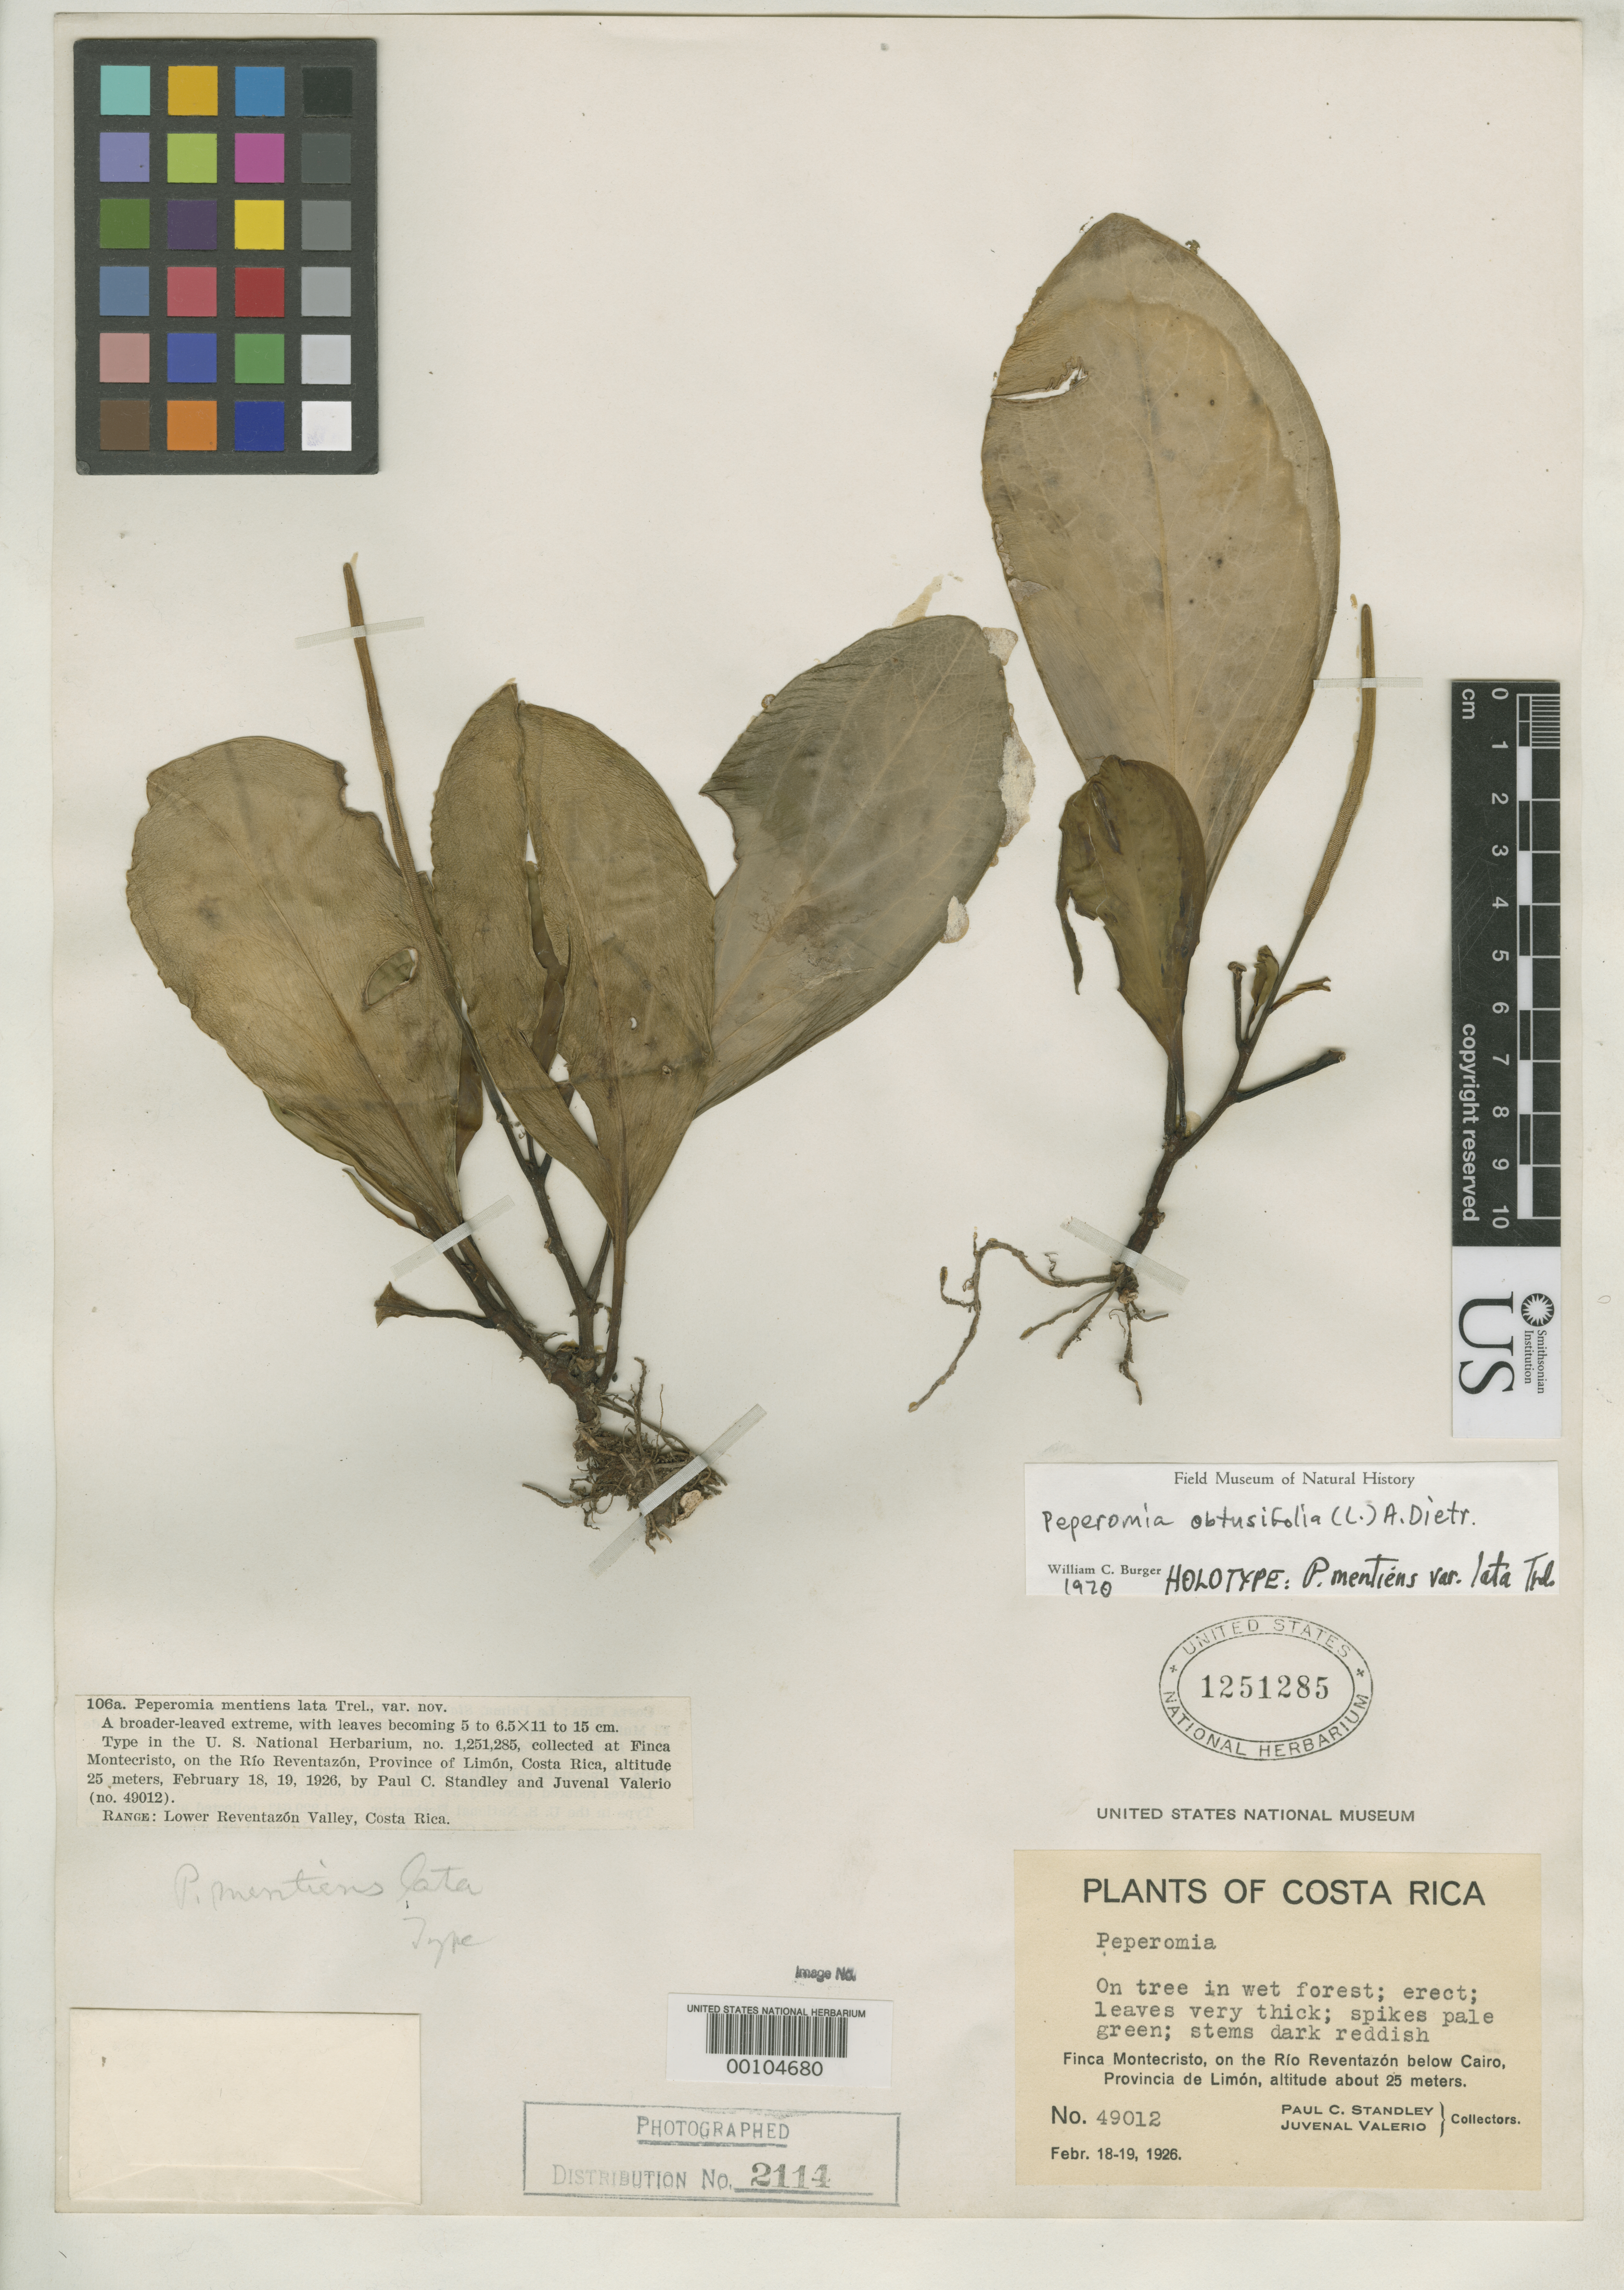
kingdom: Plantae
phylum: Tracheophyta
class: Magnoliopsida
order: Piperales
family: Piperaceae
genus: Peperomia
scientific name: Peperomia mentiens var. lata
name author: Trel.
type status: Holotype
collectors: P. C. Standley & J. Valerio R.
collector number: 49012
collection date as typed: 18 Feb 1926 to 19 Feb 1926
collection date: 1926-02-18/1926-02-19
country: Costa Rica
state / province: Limón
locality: Finca Montecristo, Rio Reventazion.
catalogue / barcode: US 1251285